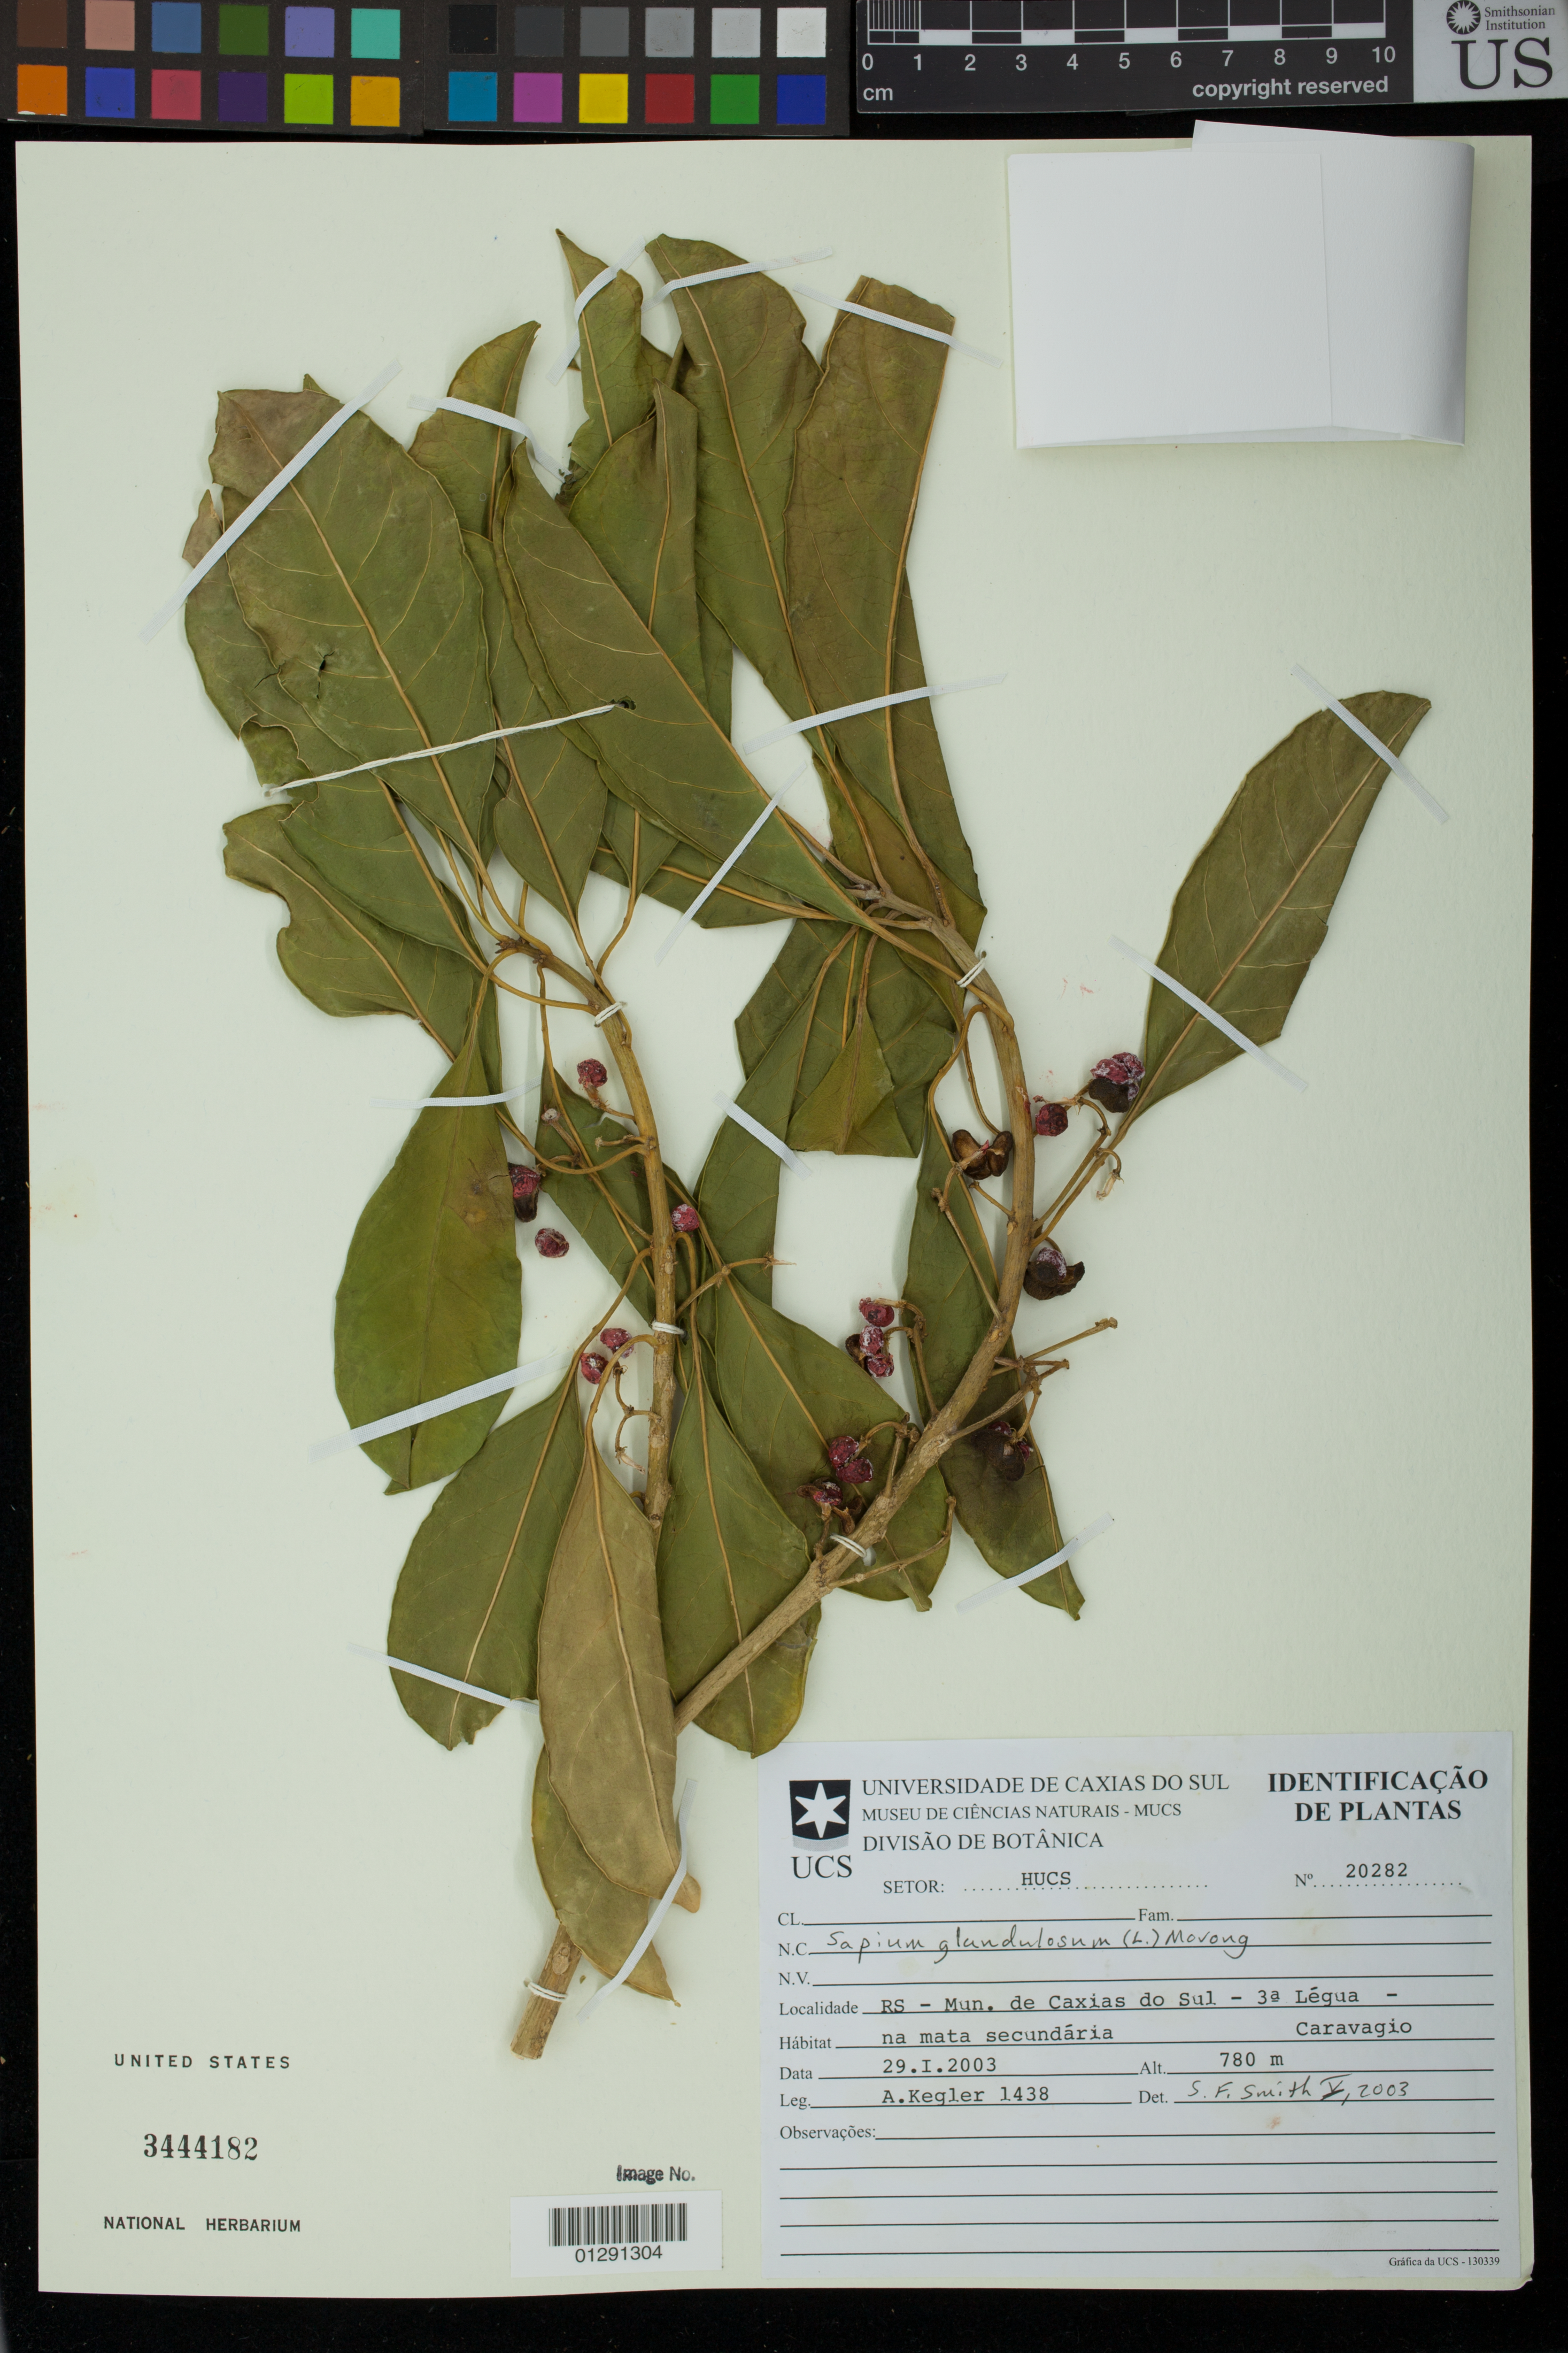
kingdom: Plantae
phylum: Tracheophyta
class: Magnoliopsida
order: Malpighiales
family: Euphorbiaceae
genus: Sapium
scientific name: Sapium glandulatum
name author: (Vell.) Pax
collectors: A. Kegler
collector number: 1438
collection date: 2003-01-29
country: Brazil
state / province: Rio Grande do Sul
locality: RS - Mun. de Caxias do Sul - 30 Legua - Caravagio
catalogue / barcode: US 3444182